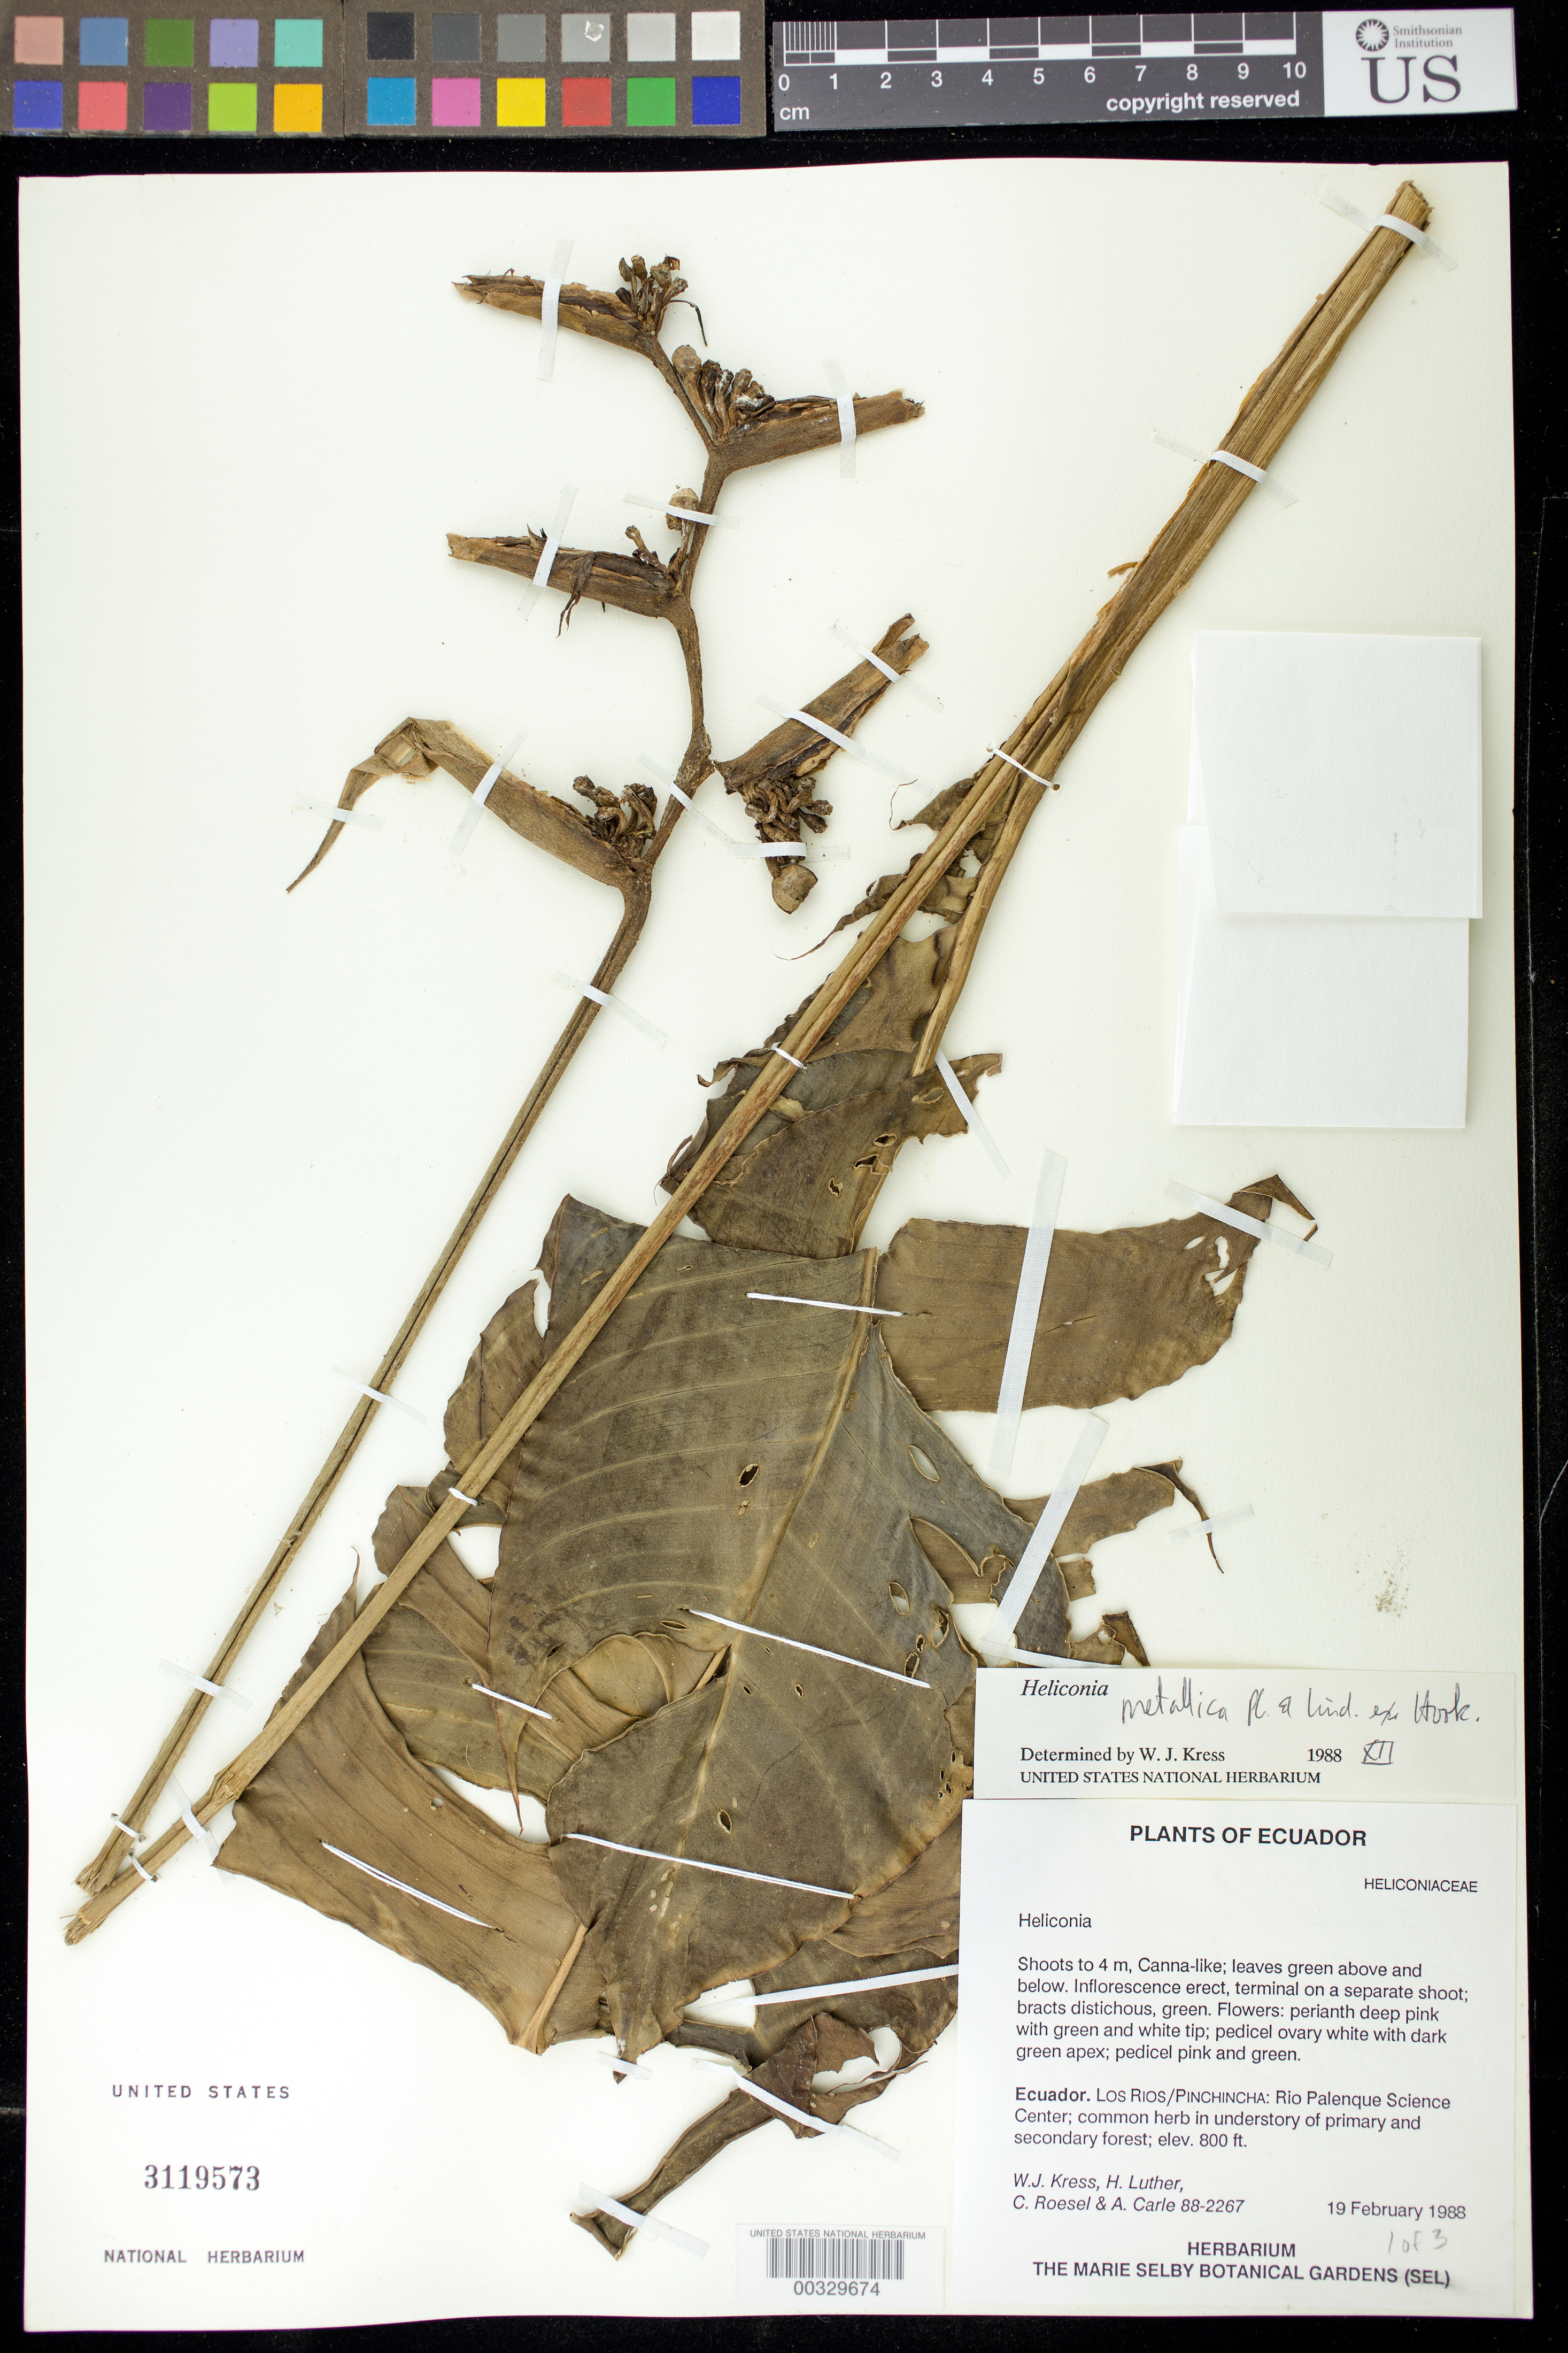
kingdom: Plantae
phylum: Tracheophyta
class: Liliopsida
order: Zingiberales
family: Heliconiaceae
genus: Heliconia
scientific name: Heliconia metallica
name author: Planch. & Linden ex Hook.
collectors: W. J. Kress, Harry E. Luther, C. S. Roesel & A. Carle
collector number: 88-2267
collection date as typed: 19 Feb 1988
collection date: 1988-02-19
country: Ecuador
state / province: Los Ríos / Pichincha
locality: Rio palenque science center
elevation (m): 244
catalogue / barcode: US 3119573